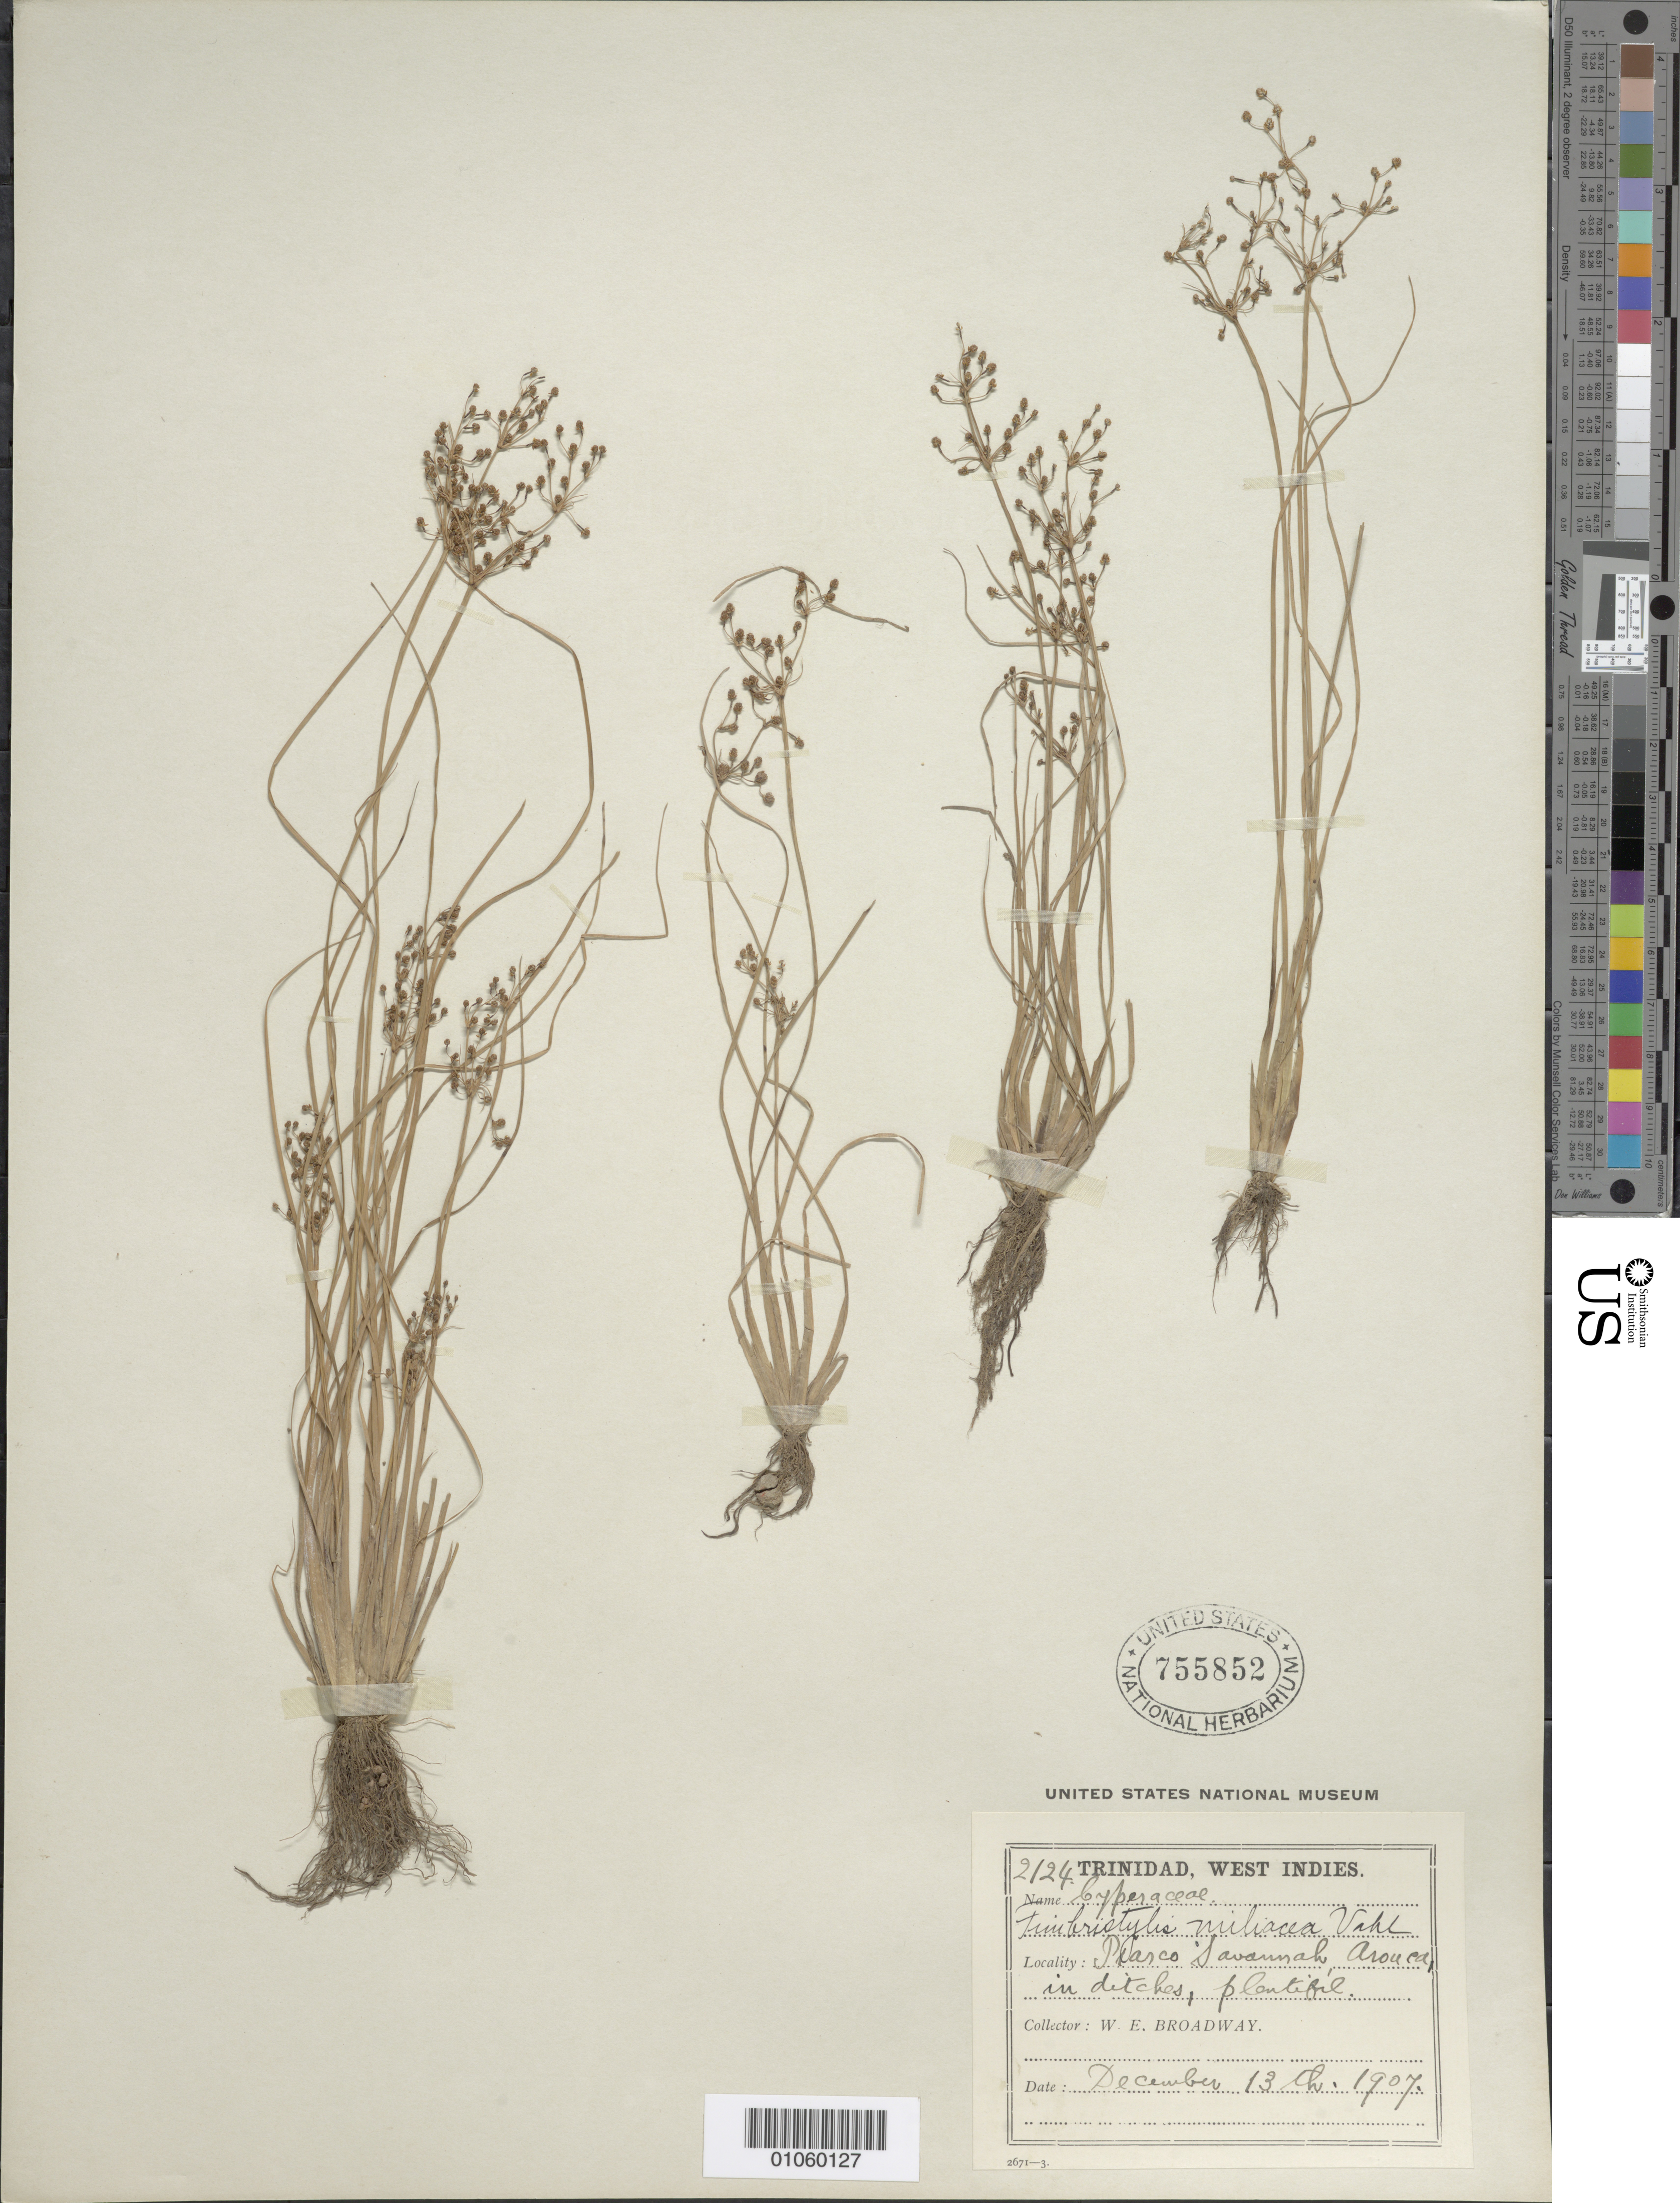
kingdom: Plantae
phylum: Tracheophyta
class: Liliopsida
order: Poales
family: Cyperaceae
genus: Fimbristylis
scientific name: Fimbristylis littoralis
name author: Gaudich.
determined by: Strong, M. T., (US), Smithsonian Institution - National Museum of Natural History (UNITED STATES)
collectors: W. E. Broadway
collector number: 2124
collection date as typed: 13 Dec 1907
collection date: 1907-12-13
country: Trinidad and Tobago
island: Trinidad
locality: Piarco Savannah, Arouca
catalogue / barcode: US 755852